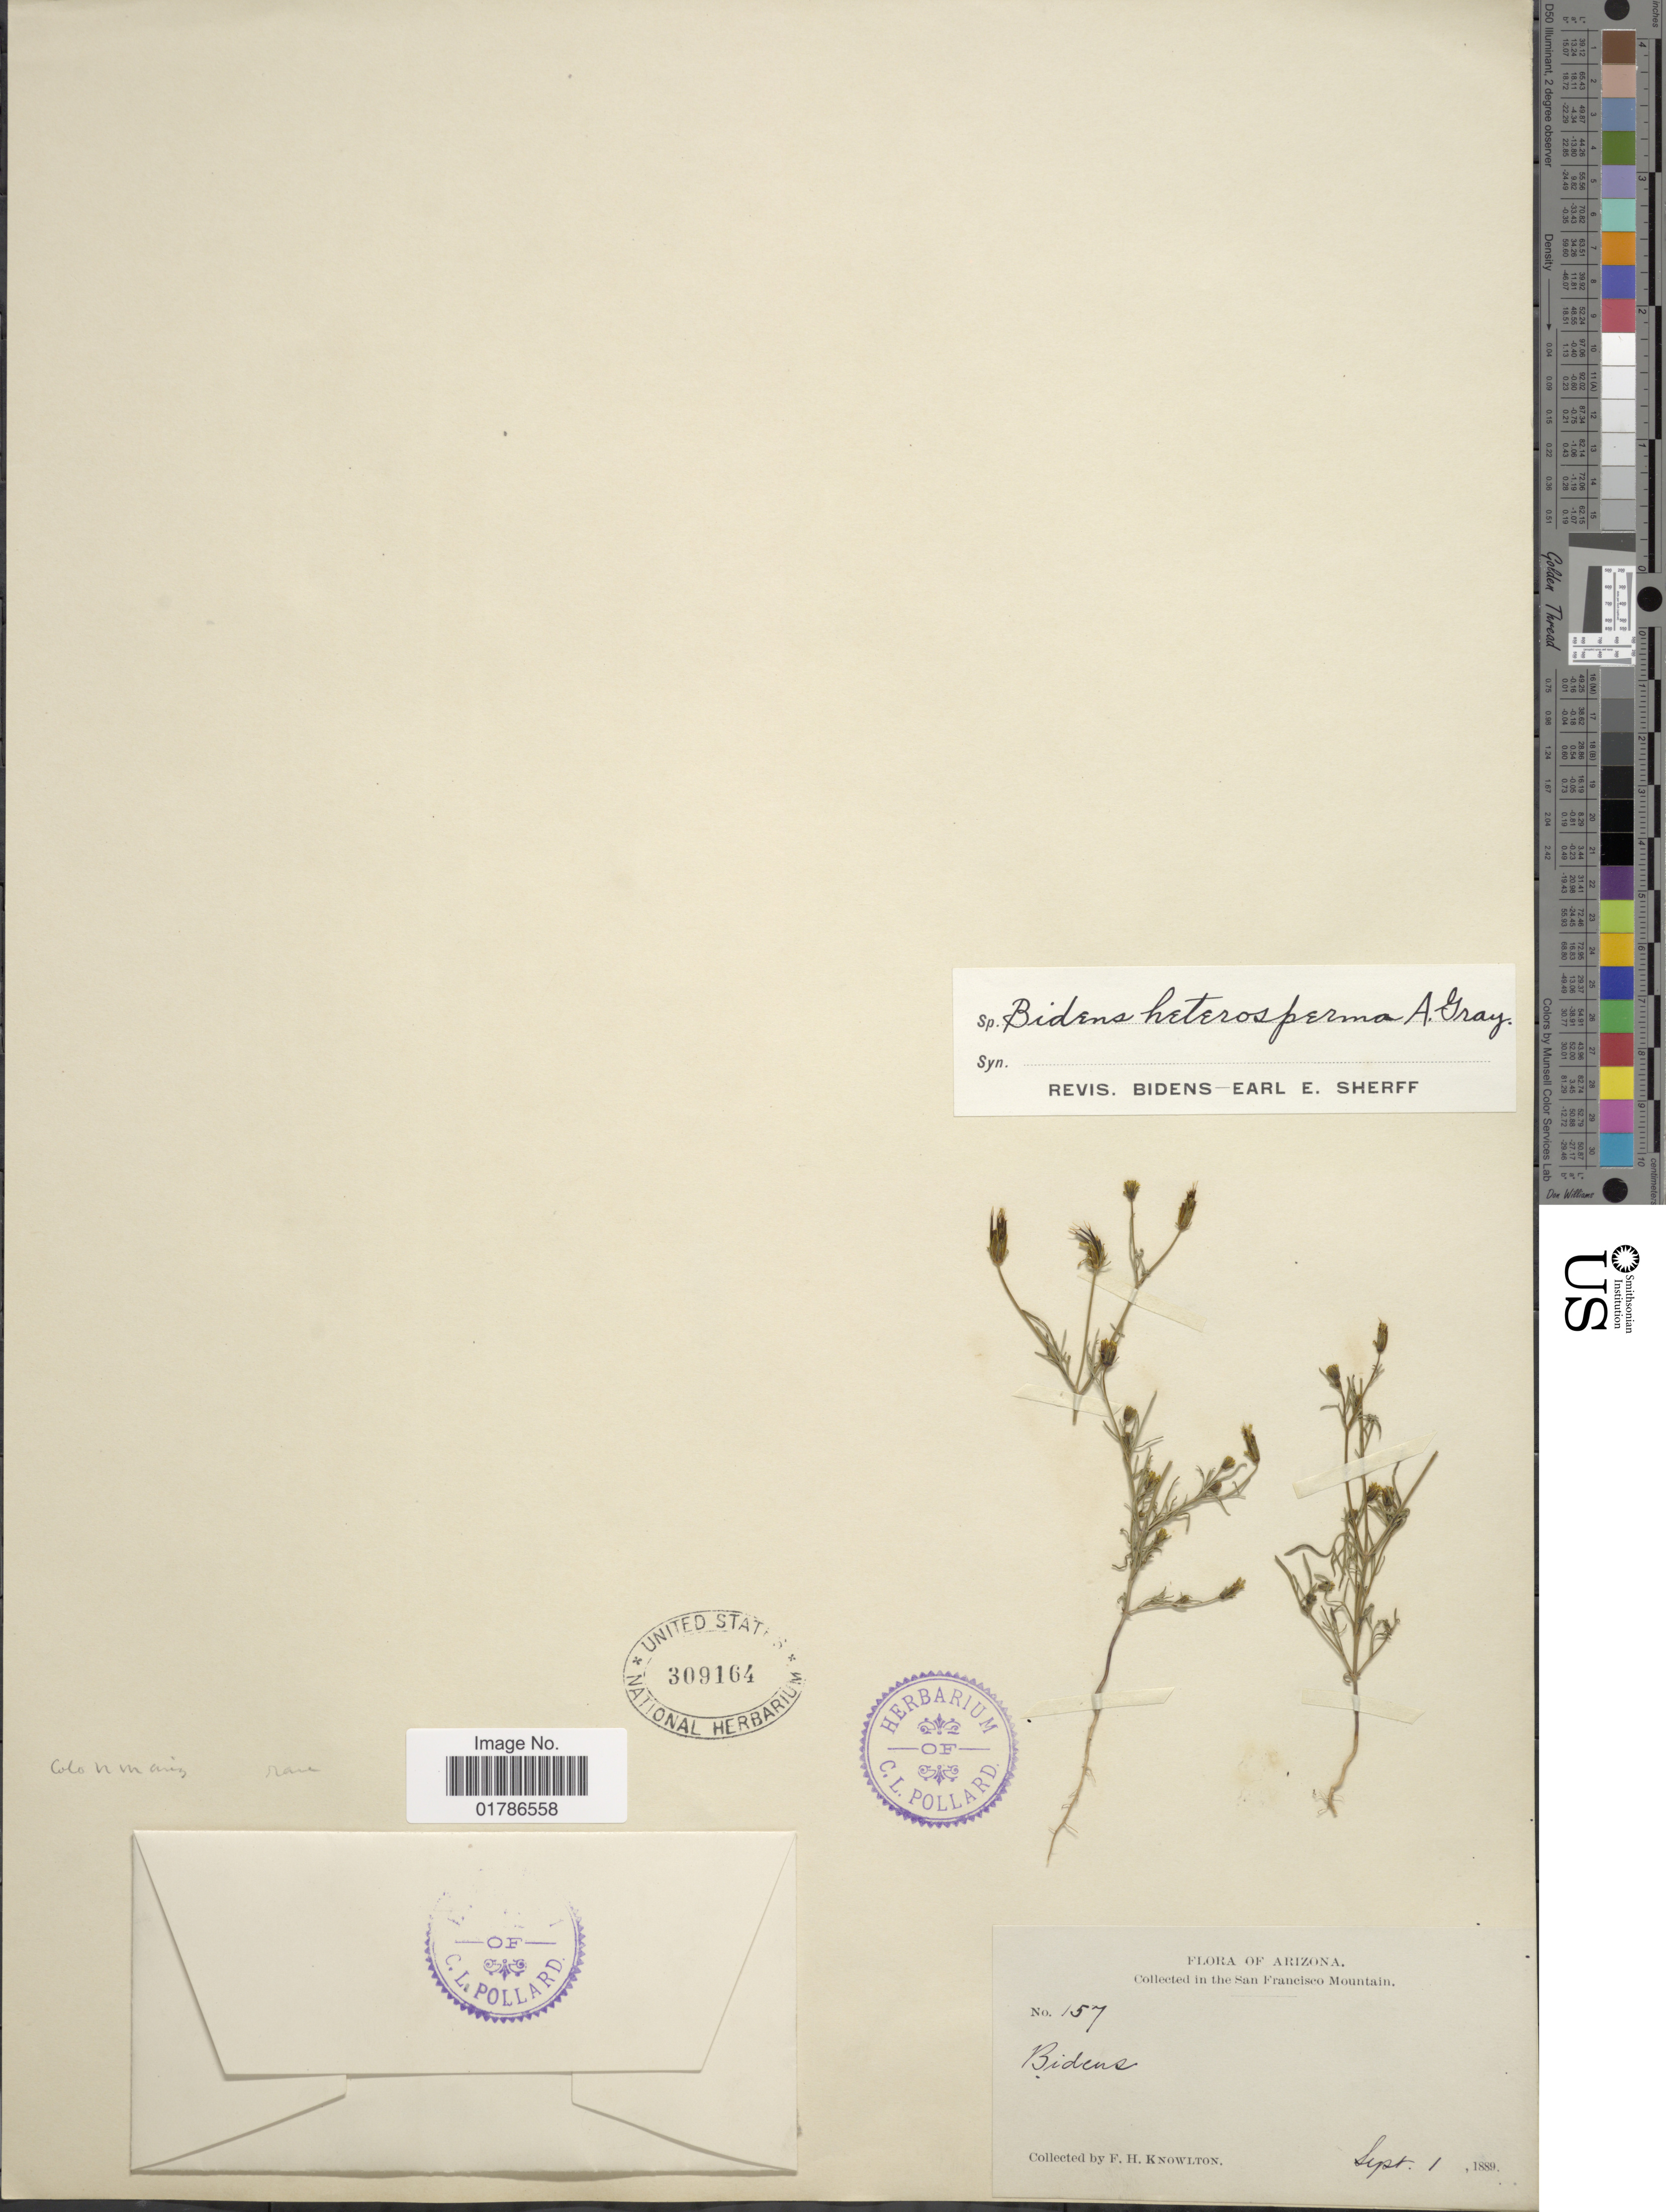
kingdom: Plantae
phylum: Tracheophyta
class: Magnoliopsida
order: Asterales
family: Asteraceae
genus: Bidens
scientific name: Bidens heterosperma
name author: A. Gray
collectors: F. H. Knowlton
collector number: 157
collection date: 1889-09-01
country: United States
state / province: Arizona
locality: San Francisco Mountain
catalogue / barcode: US 309164